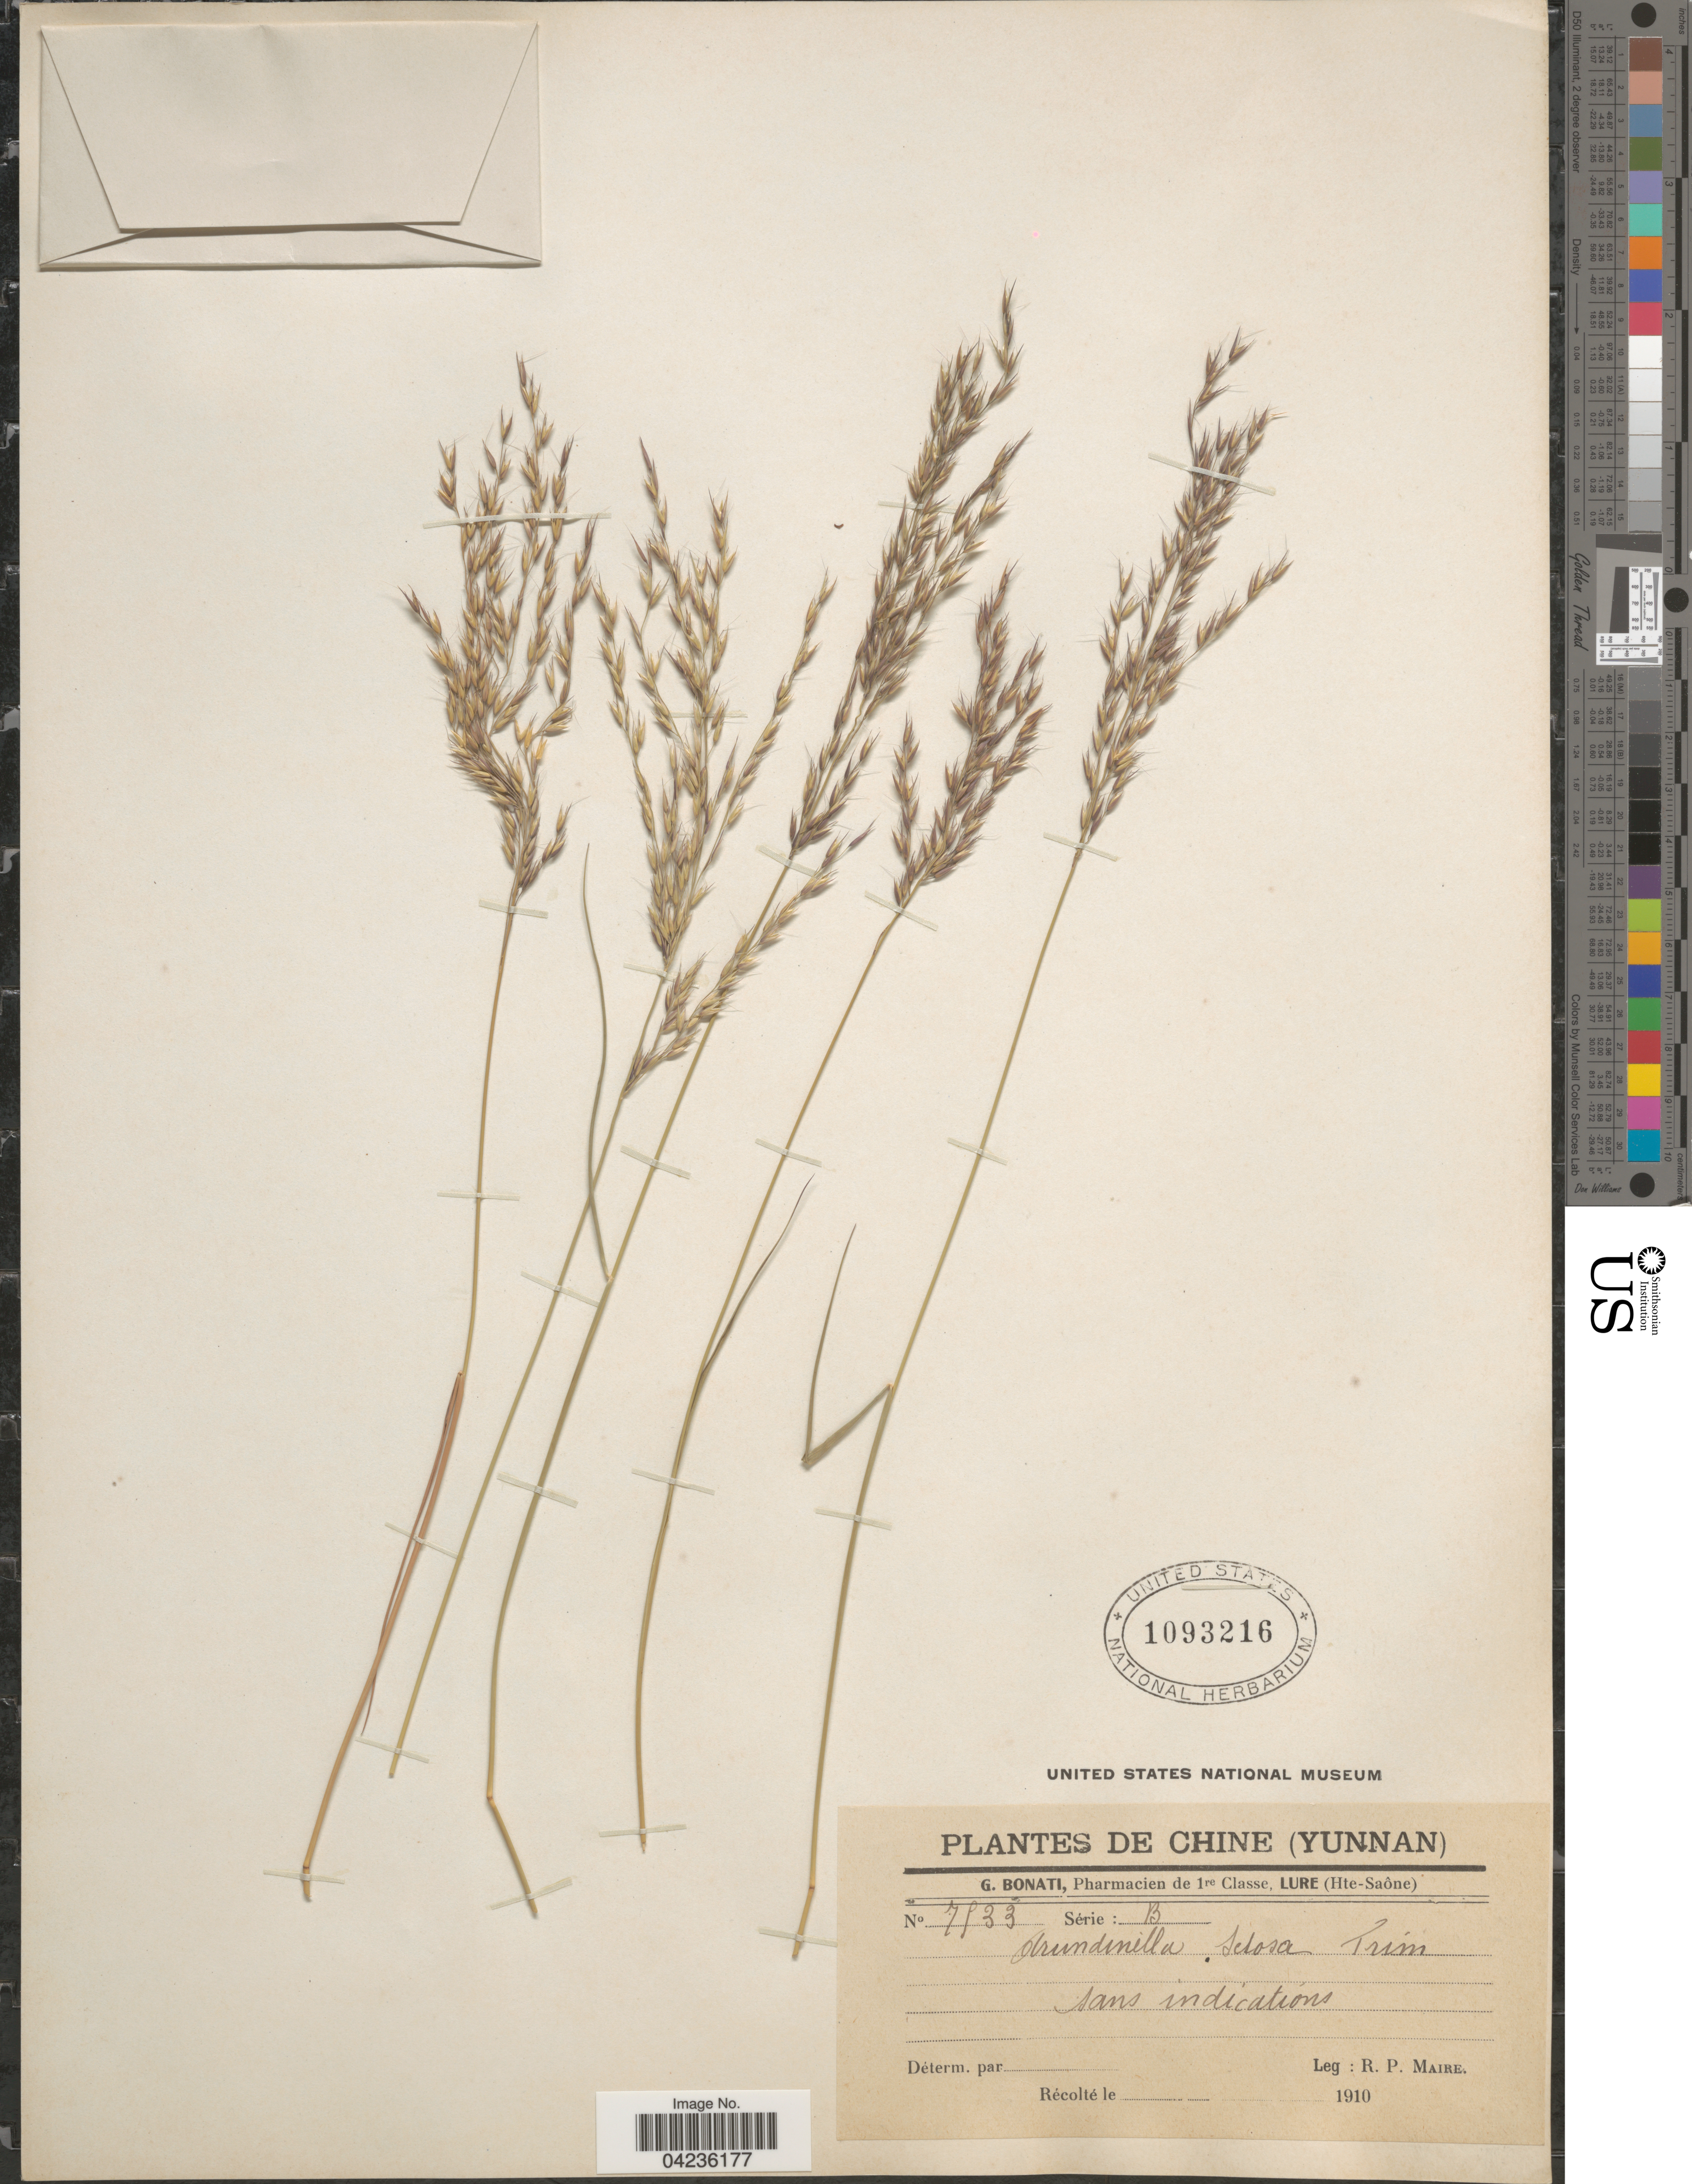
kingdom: Plantae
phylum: Tracheophyta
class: Liliopsida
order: Poales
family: Poaceae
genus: Arundinella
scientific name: Arundinella setosa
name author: Trin.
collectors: R.-P. Maire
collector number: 7533*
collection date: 1910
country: China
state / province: Hunan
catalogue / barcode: US 1093216